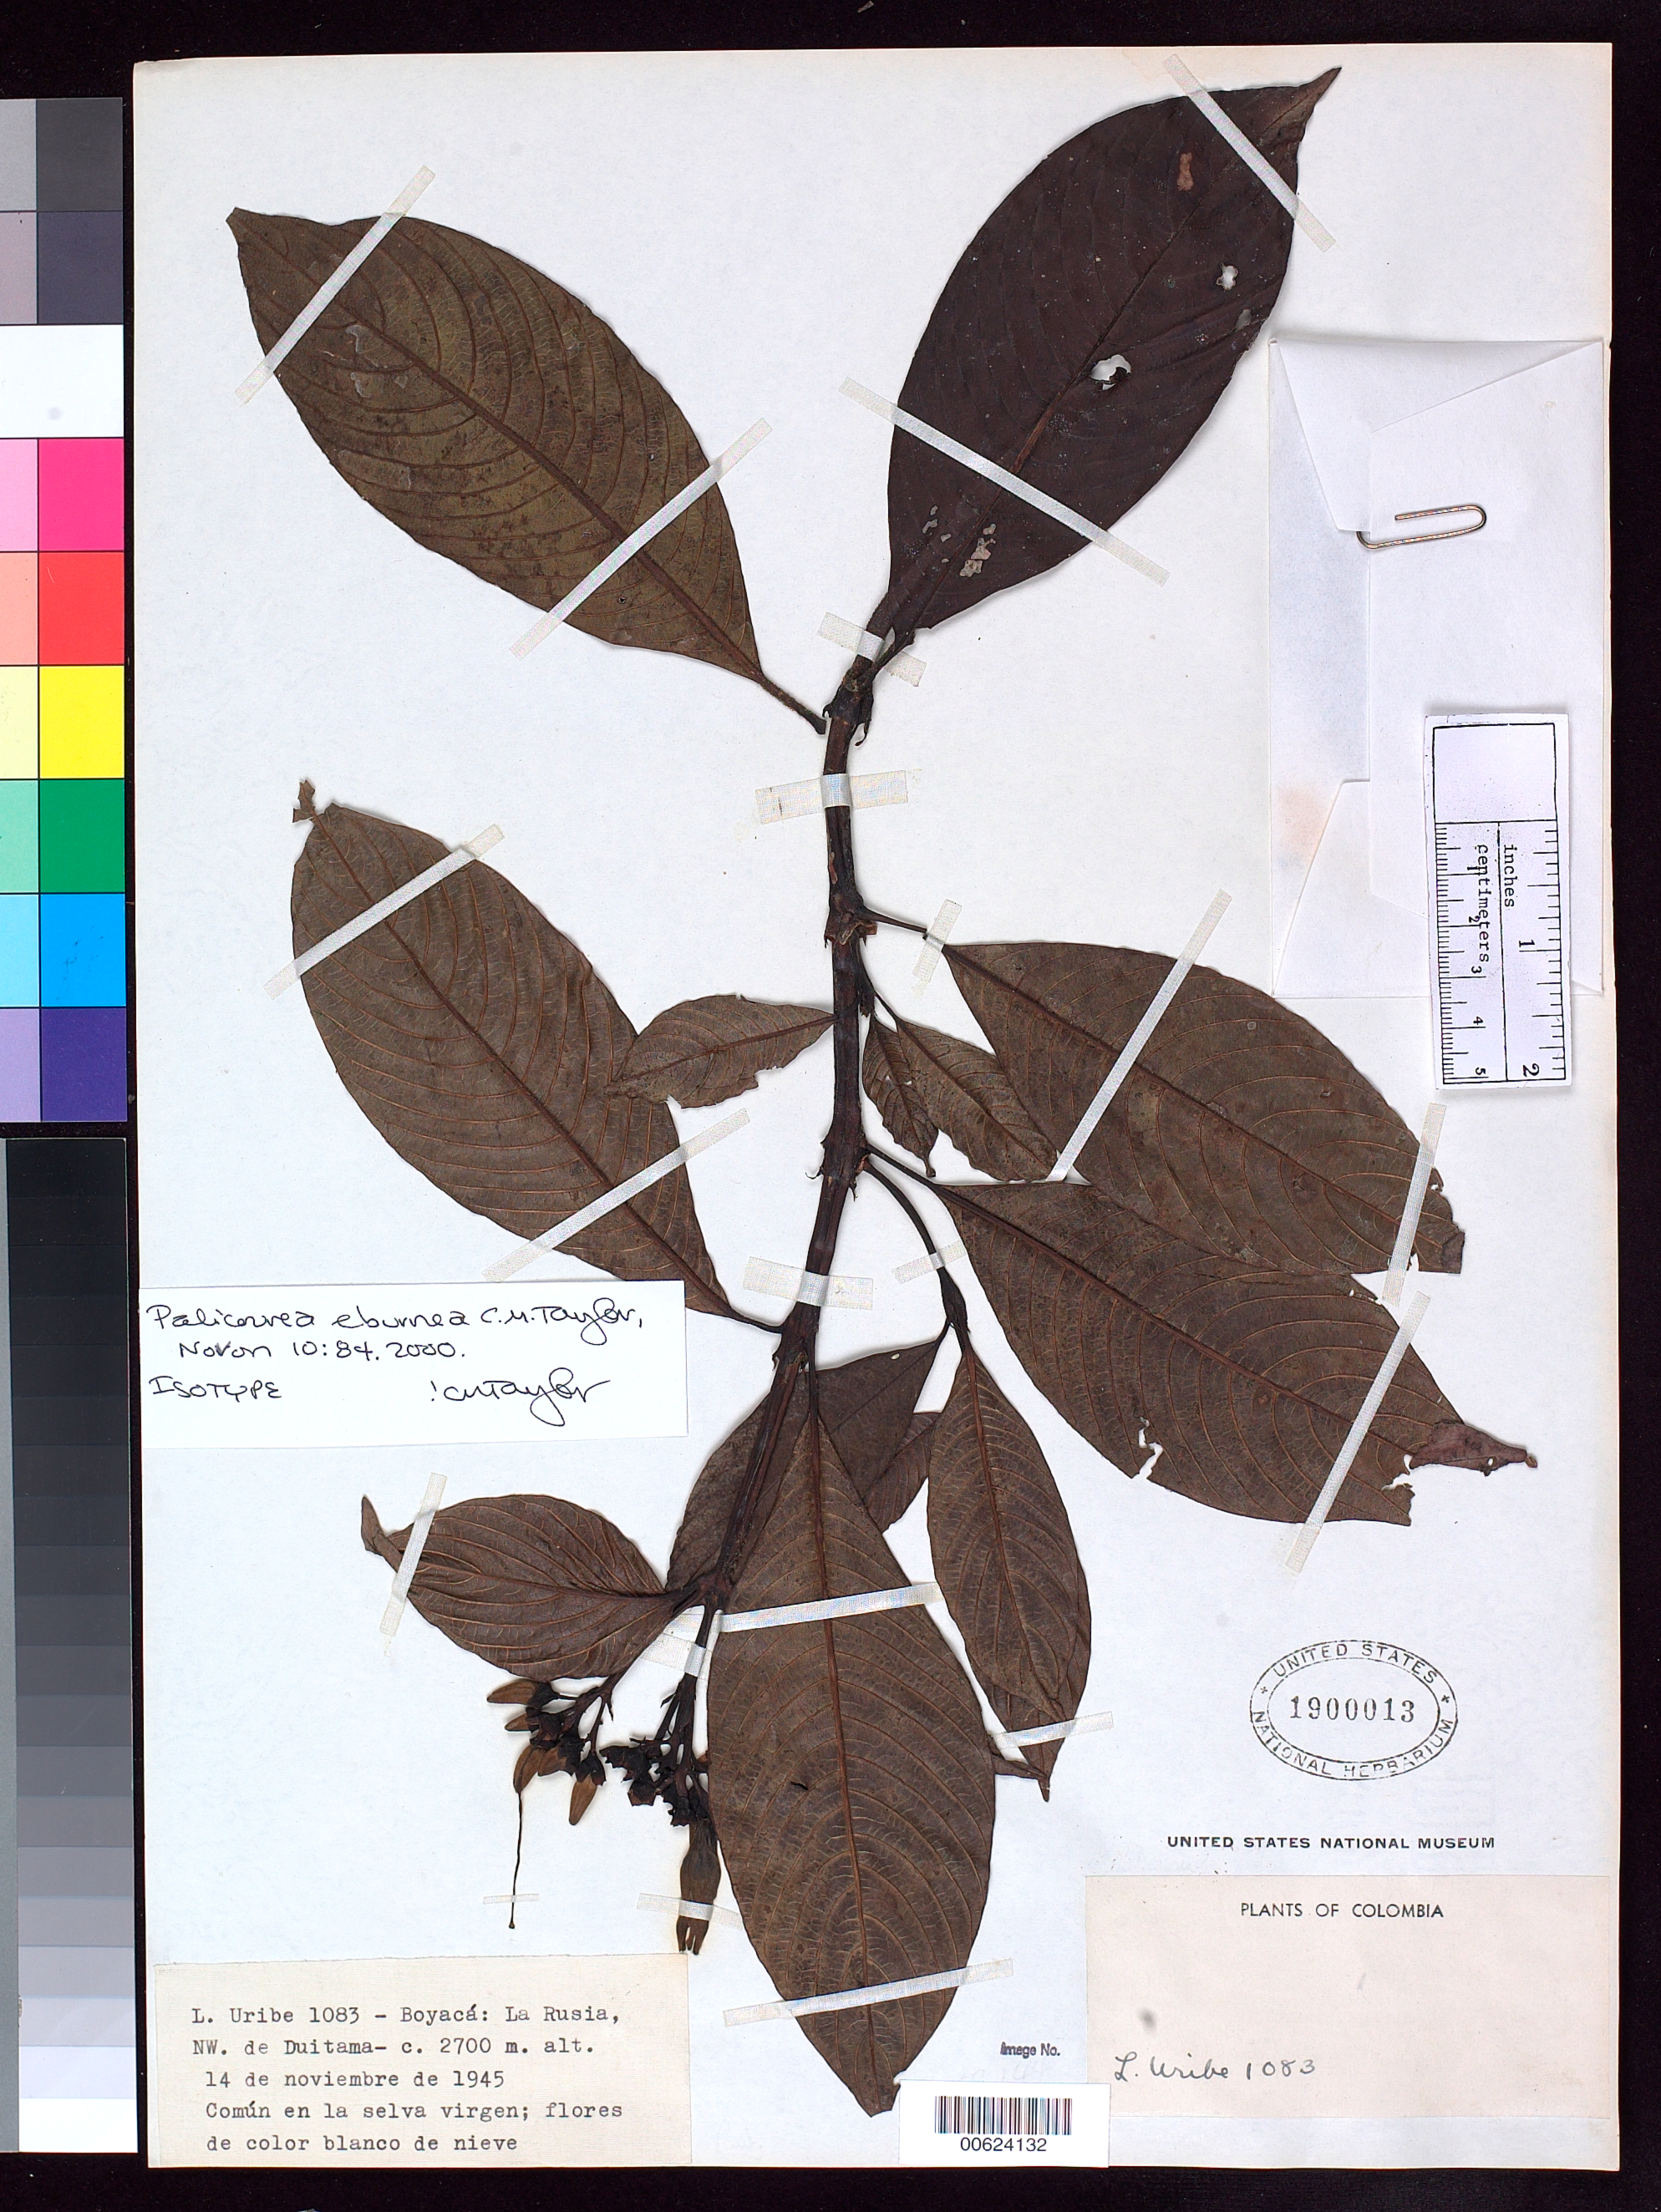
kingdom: Plantae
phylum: Tracheophyta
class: Magnoliopsida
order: Gentianales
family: Rubiaceae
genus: Palicourea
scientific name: Palicourea eburnea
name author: C.M. Taylor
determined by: Taylor, Charlotte M.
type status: Isotype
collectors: L. Uribe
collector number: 1083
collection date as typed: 14 Nov 1945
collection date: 1945-11-14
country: Colombia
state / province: Boyacá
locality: La Rusia, NW de Duitama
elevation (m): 2700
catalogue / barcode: US 1900013